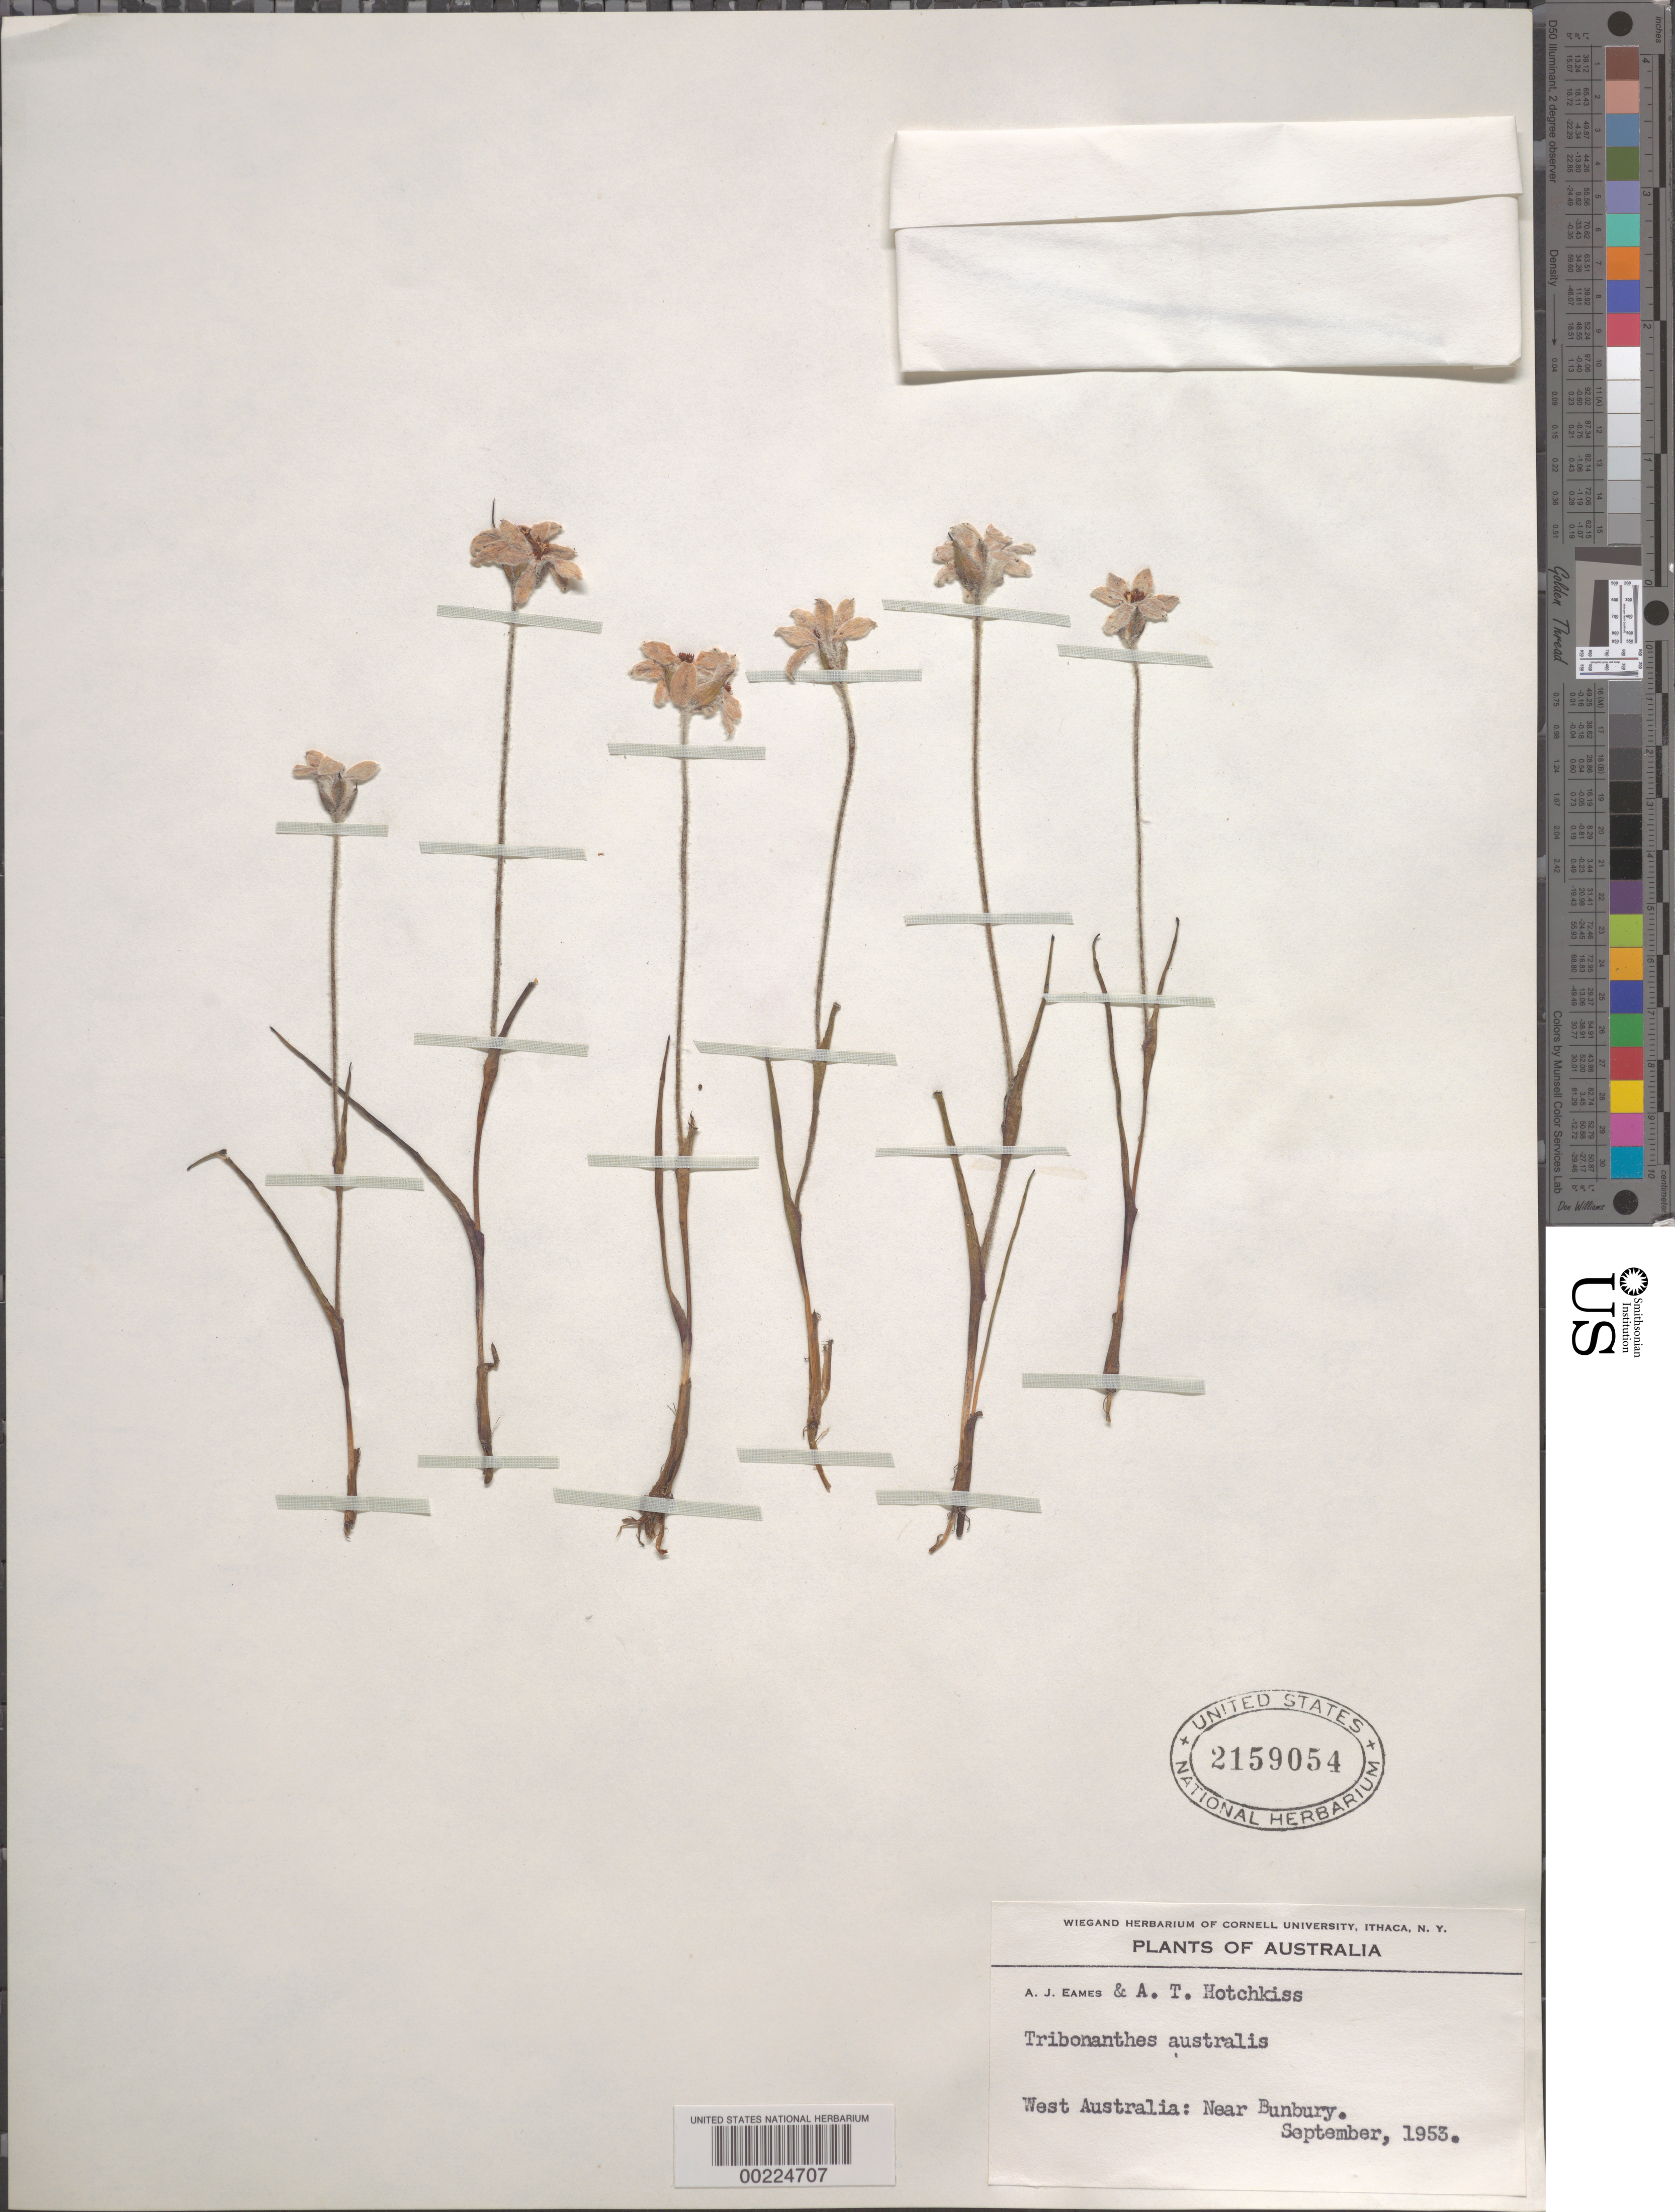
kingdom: Plantae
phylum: Tracheophyta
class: Liliopsida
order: Commelinales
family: Haemodoraceae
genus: Tribonanthes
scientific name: Tribonanthes australis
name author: Endl.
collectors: A. J. Eames & A. Hotchkiss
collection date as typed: Sep 1953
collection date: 1953-09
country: Australia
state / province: Western Australia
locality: Near bunbury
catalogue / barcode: US 2159054